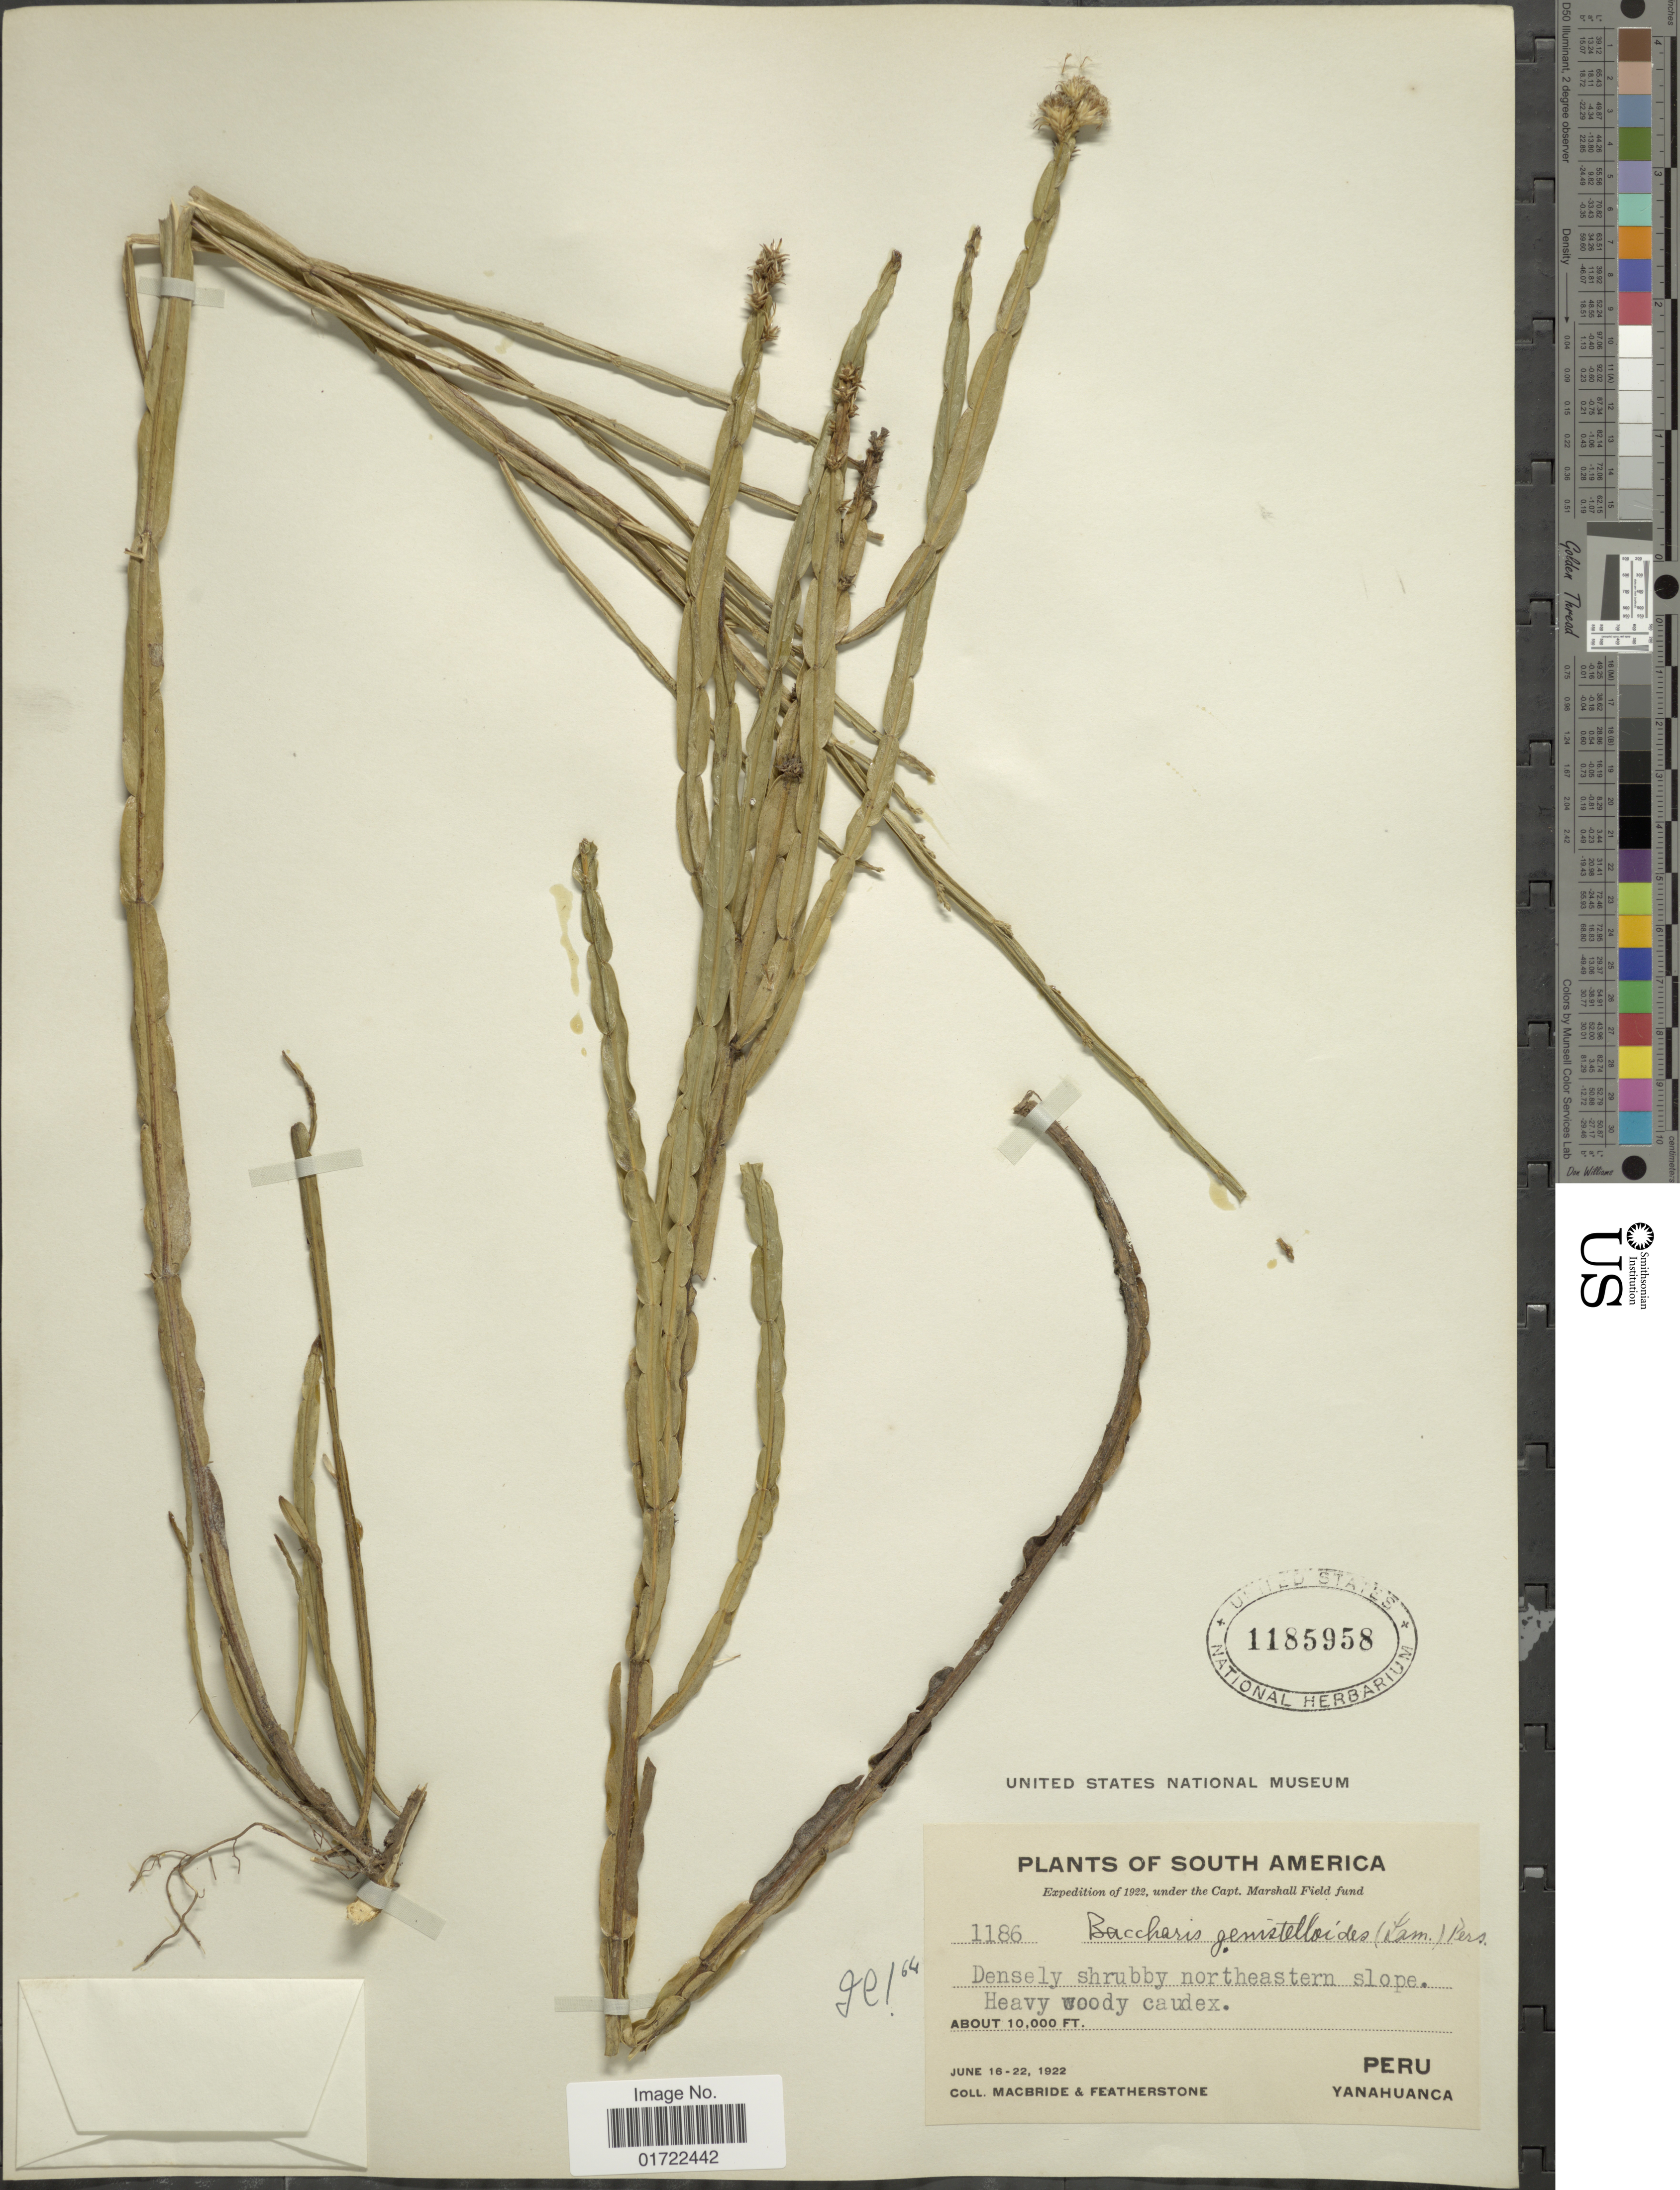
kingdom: Plantae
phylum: Tracheophyta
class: Magnoliopsida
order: Asterales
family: Asteraceae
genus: Baccharis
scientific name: Baccharis genistelloides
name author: (Lam.) Pers.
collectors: Macbride, -- & -. Featherstone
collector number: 1186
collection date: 1922-06-16/1922-06-22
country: Peru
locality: Yanahuanca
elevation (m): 3048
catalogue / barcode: US 1185958